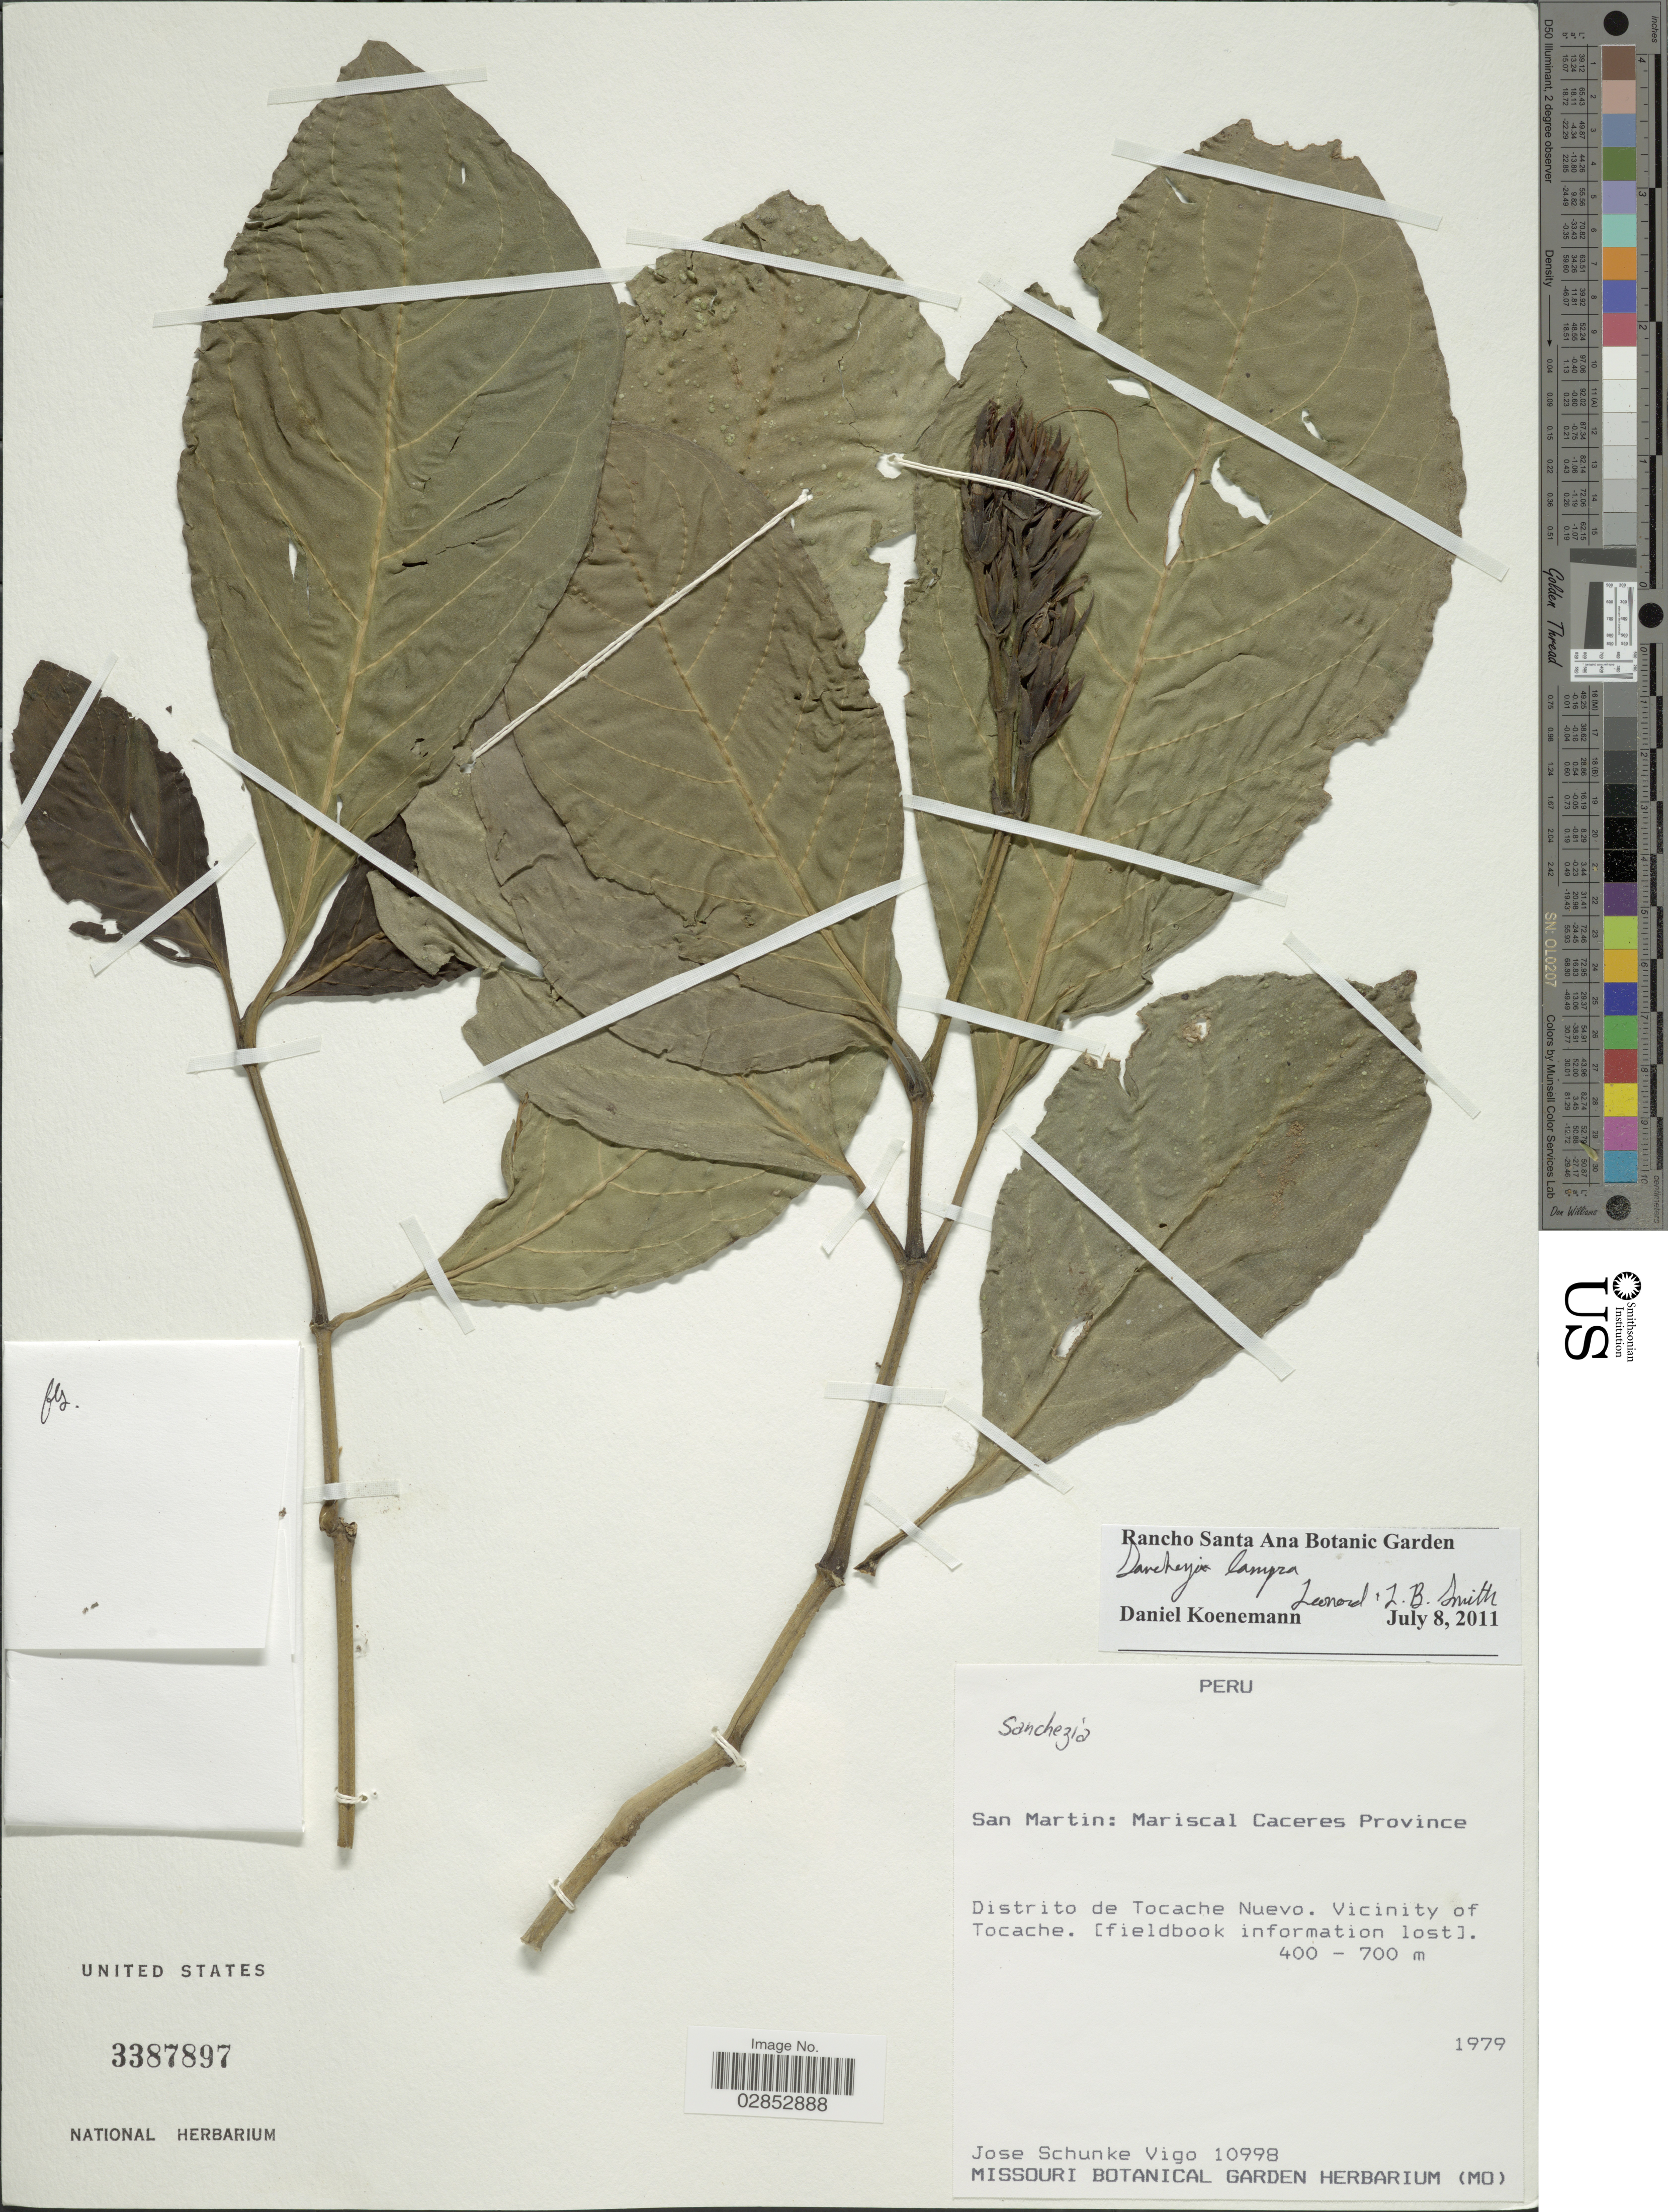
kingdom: Plantae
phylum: Tracheophyta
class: Magnoliopsida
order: Lamiales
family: Acanthaceae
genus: Sanchezia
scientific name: Sanchezia punicea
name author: Leonard & L.B. Sm.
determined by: Azevedo, Igor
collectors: J. Schunke Vigo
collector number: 10998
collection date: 1979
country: Peru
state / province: San Martín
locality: Mariscal Caceres Province. Distrito de Tocache Nuevo. Vicinity of Tocache.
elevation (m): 400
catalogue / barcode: US 3387897